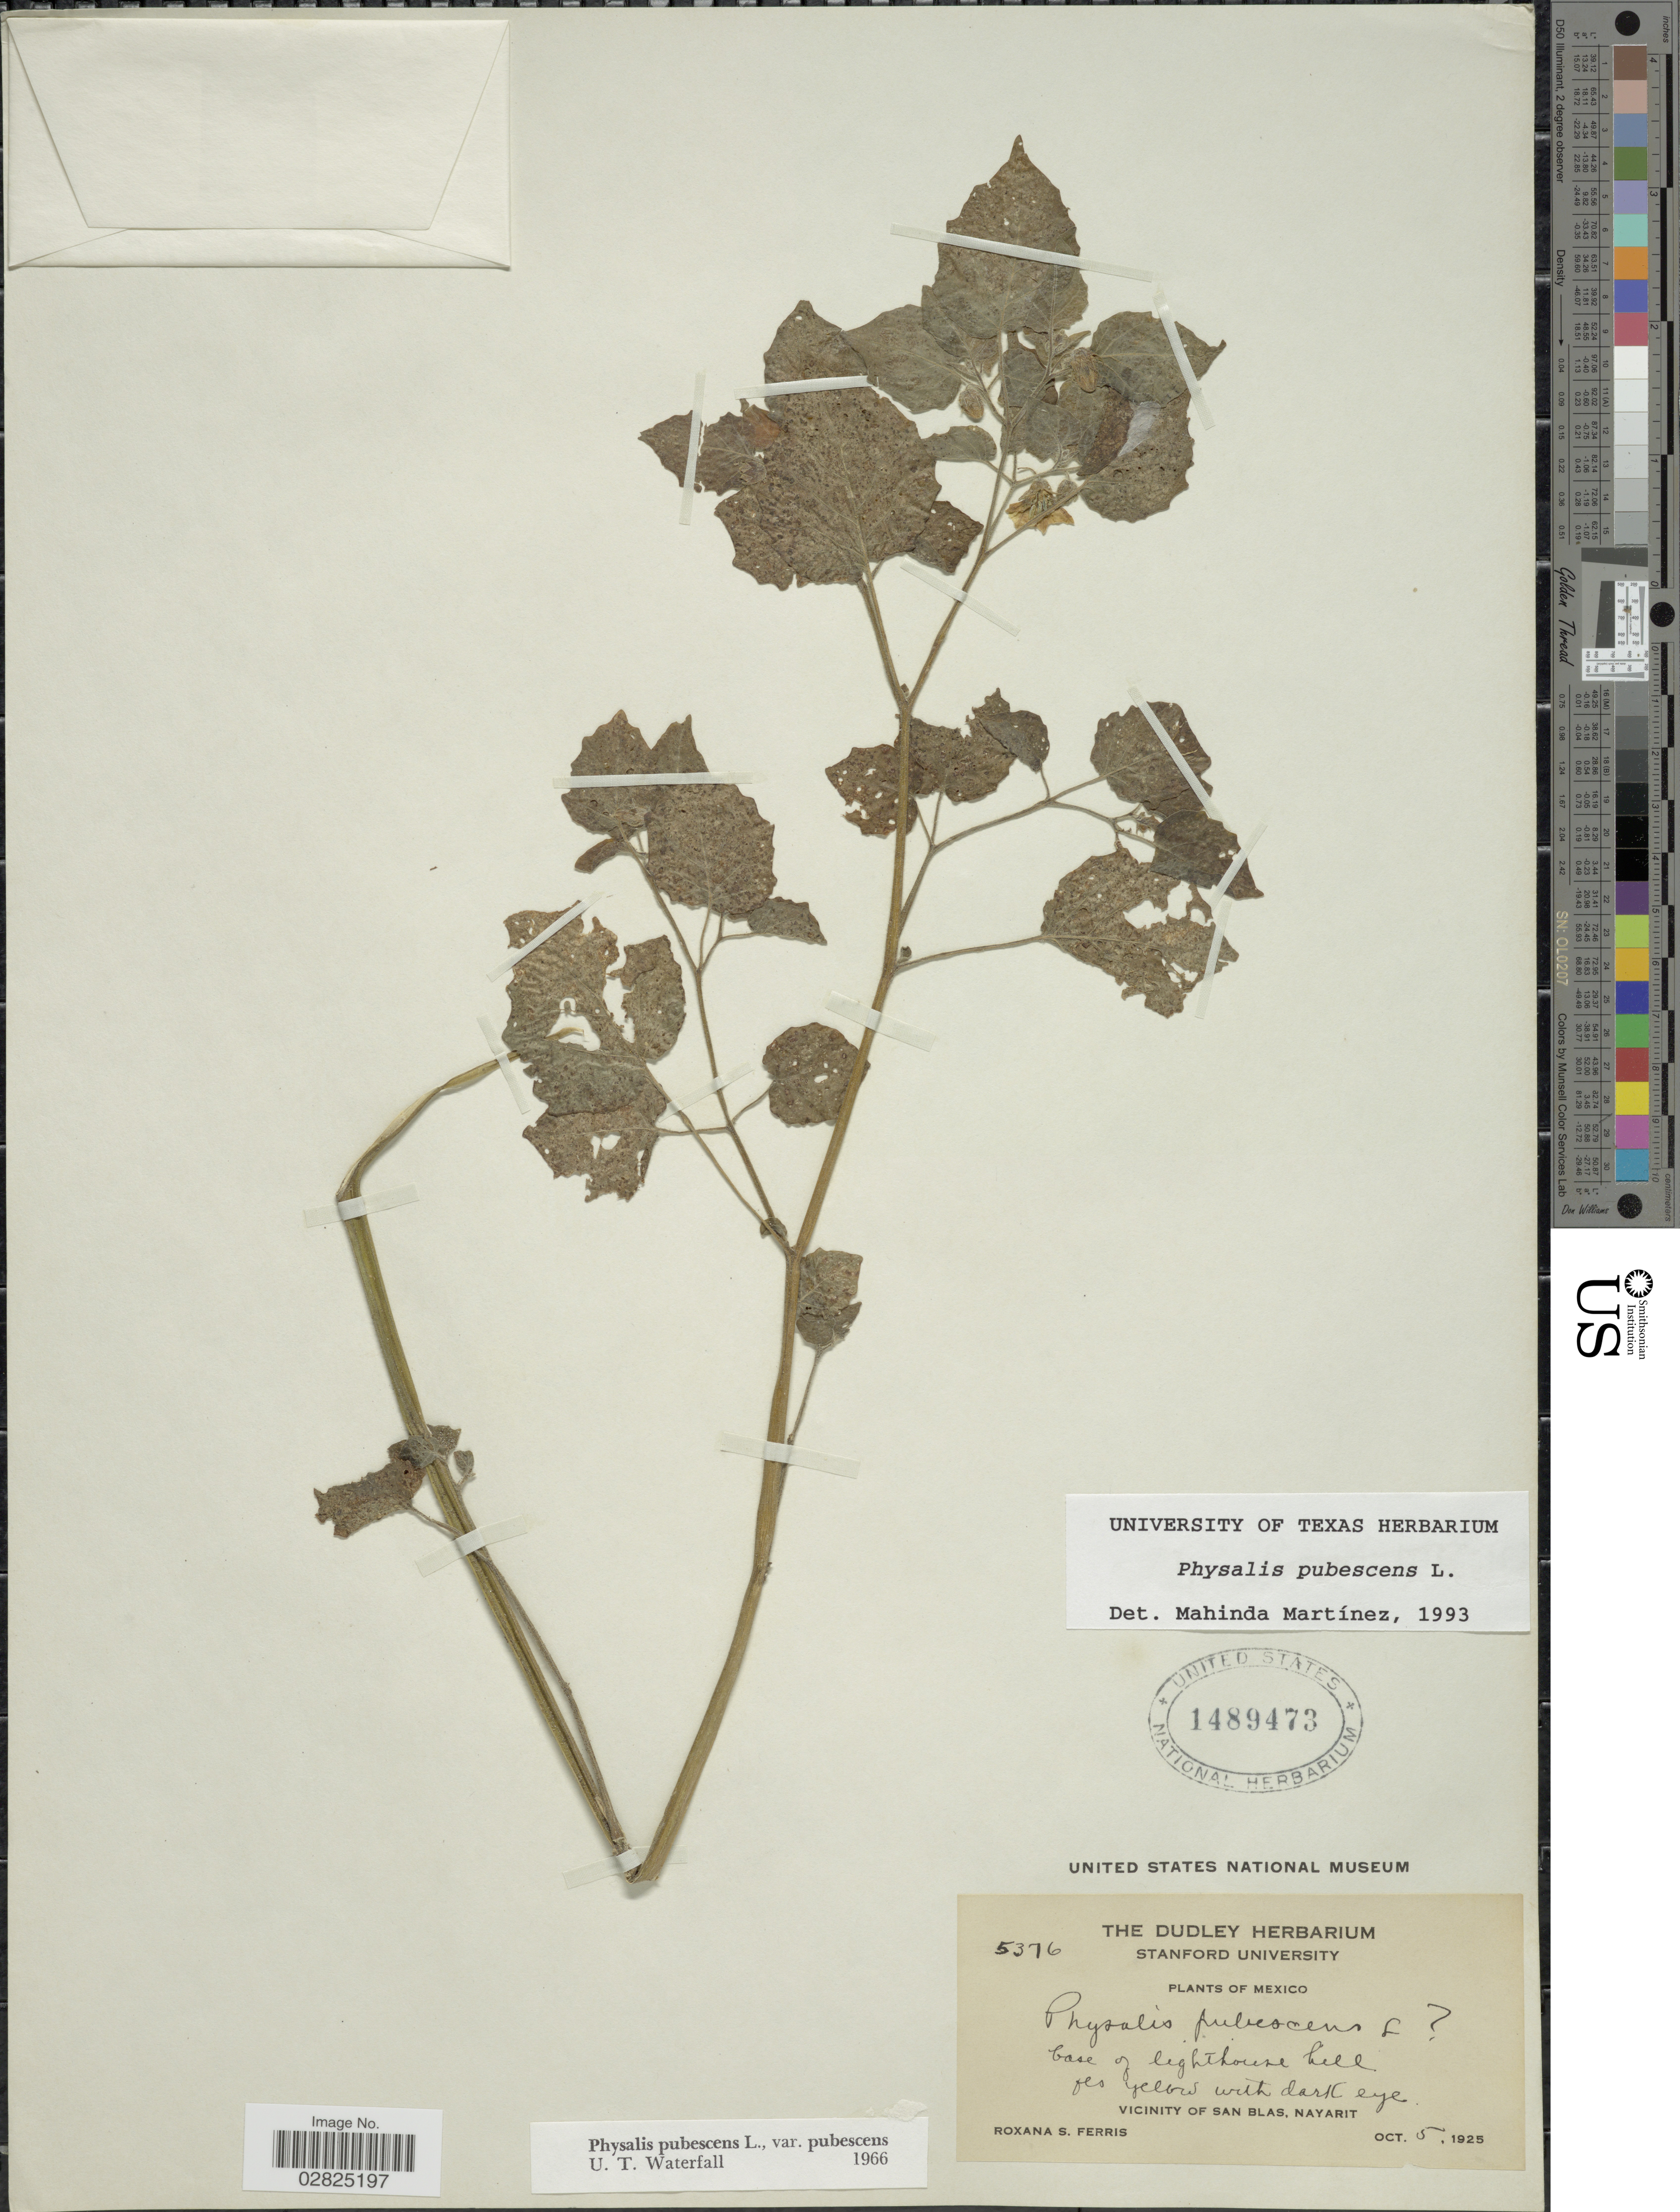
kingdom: Plantae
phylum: Tracheophyta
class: Magnoliopsida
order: Solanales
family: Solanaceae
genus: Physalis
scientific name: Physalis pubescens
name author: L.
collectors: R. S. Ferris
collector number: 5376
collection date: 1925-10-05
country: Mexico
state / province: Nayarit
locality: Vicinity of San Blas.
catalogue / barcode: US 1489473